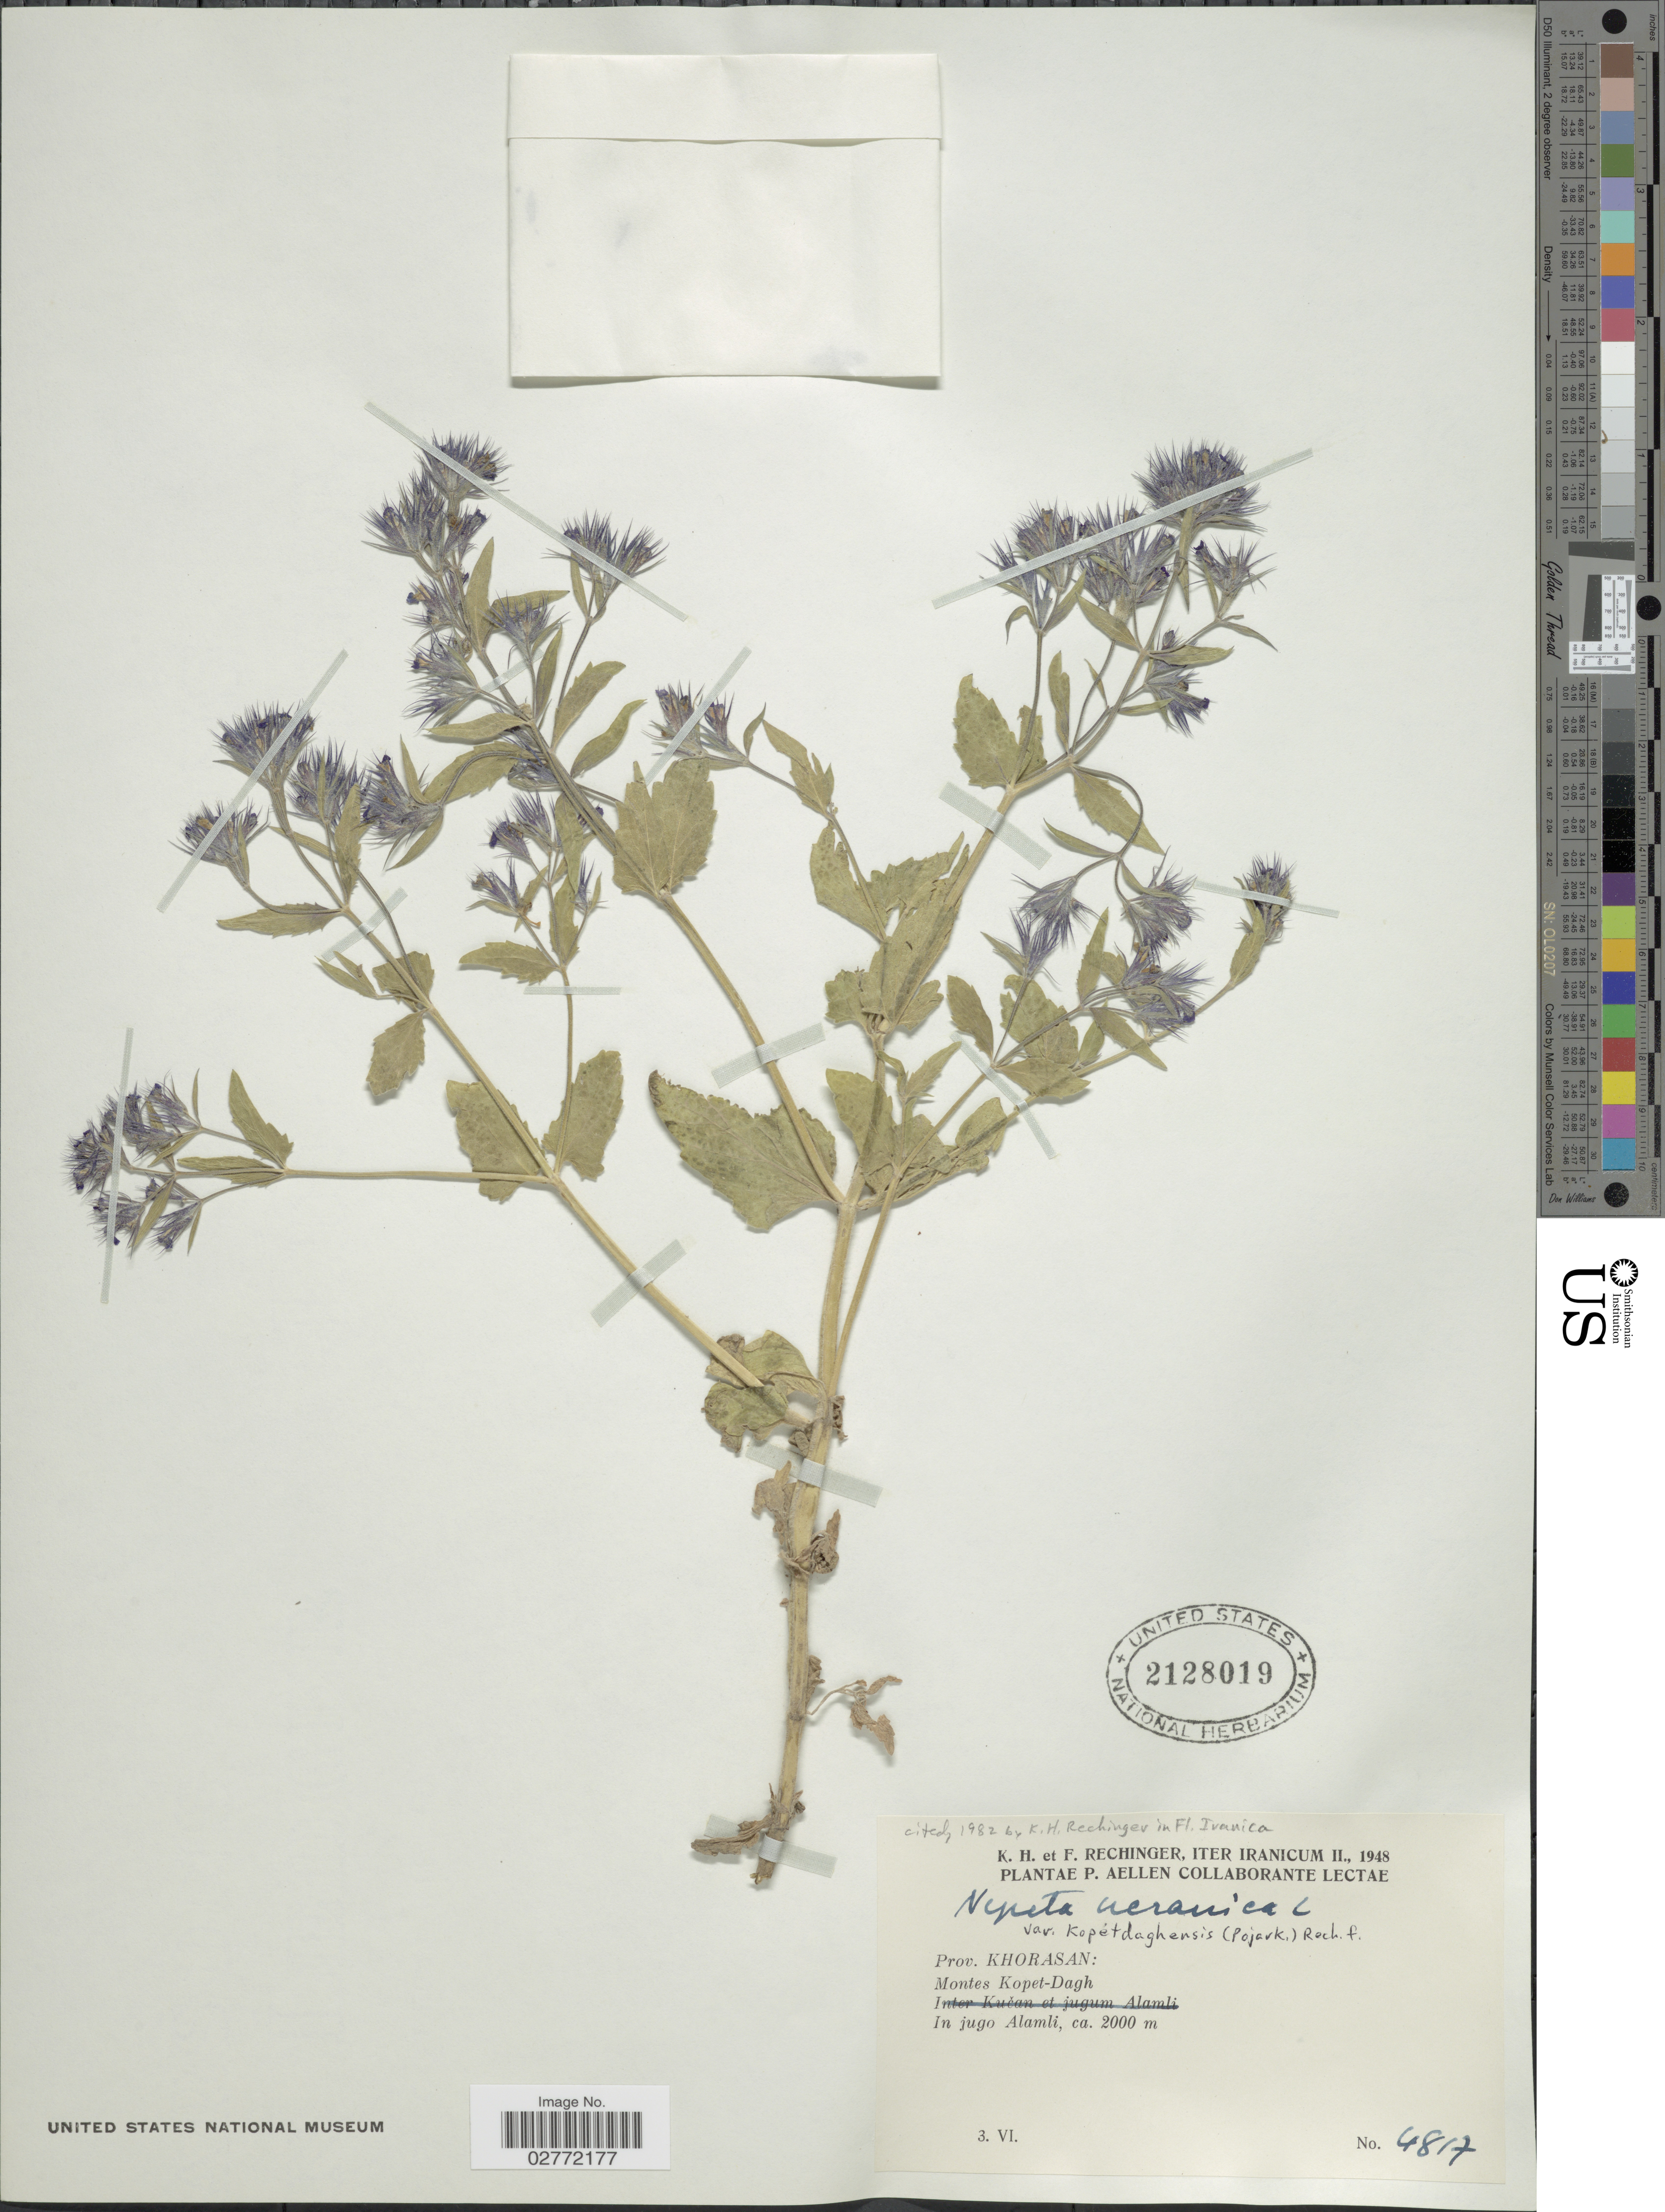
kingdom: Plantae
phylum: Tracheophyta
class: Magnoliopsida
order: Lamiales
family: Lamiaceae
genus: Nepeta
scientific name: Nepeta ucranica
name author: L.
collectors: K. H. Rechinger, F. Rechinger & P. Aellen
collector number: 4817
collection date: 1948-06-03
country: Iran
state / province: Khorasan [obsolete]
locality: Prov. Khorasan, Montes Kopet-Dagh, In jugo Alamli.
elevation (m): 2000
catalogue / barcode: US 2128019